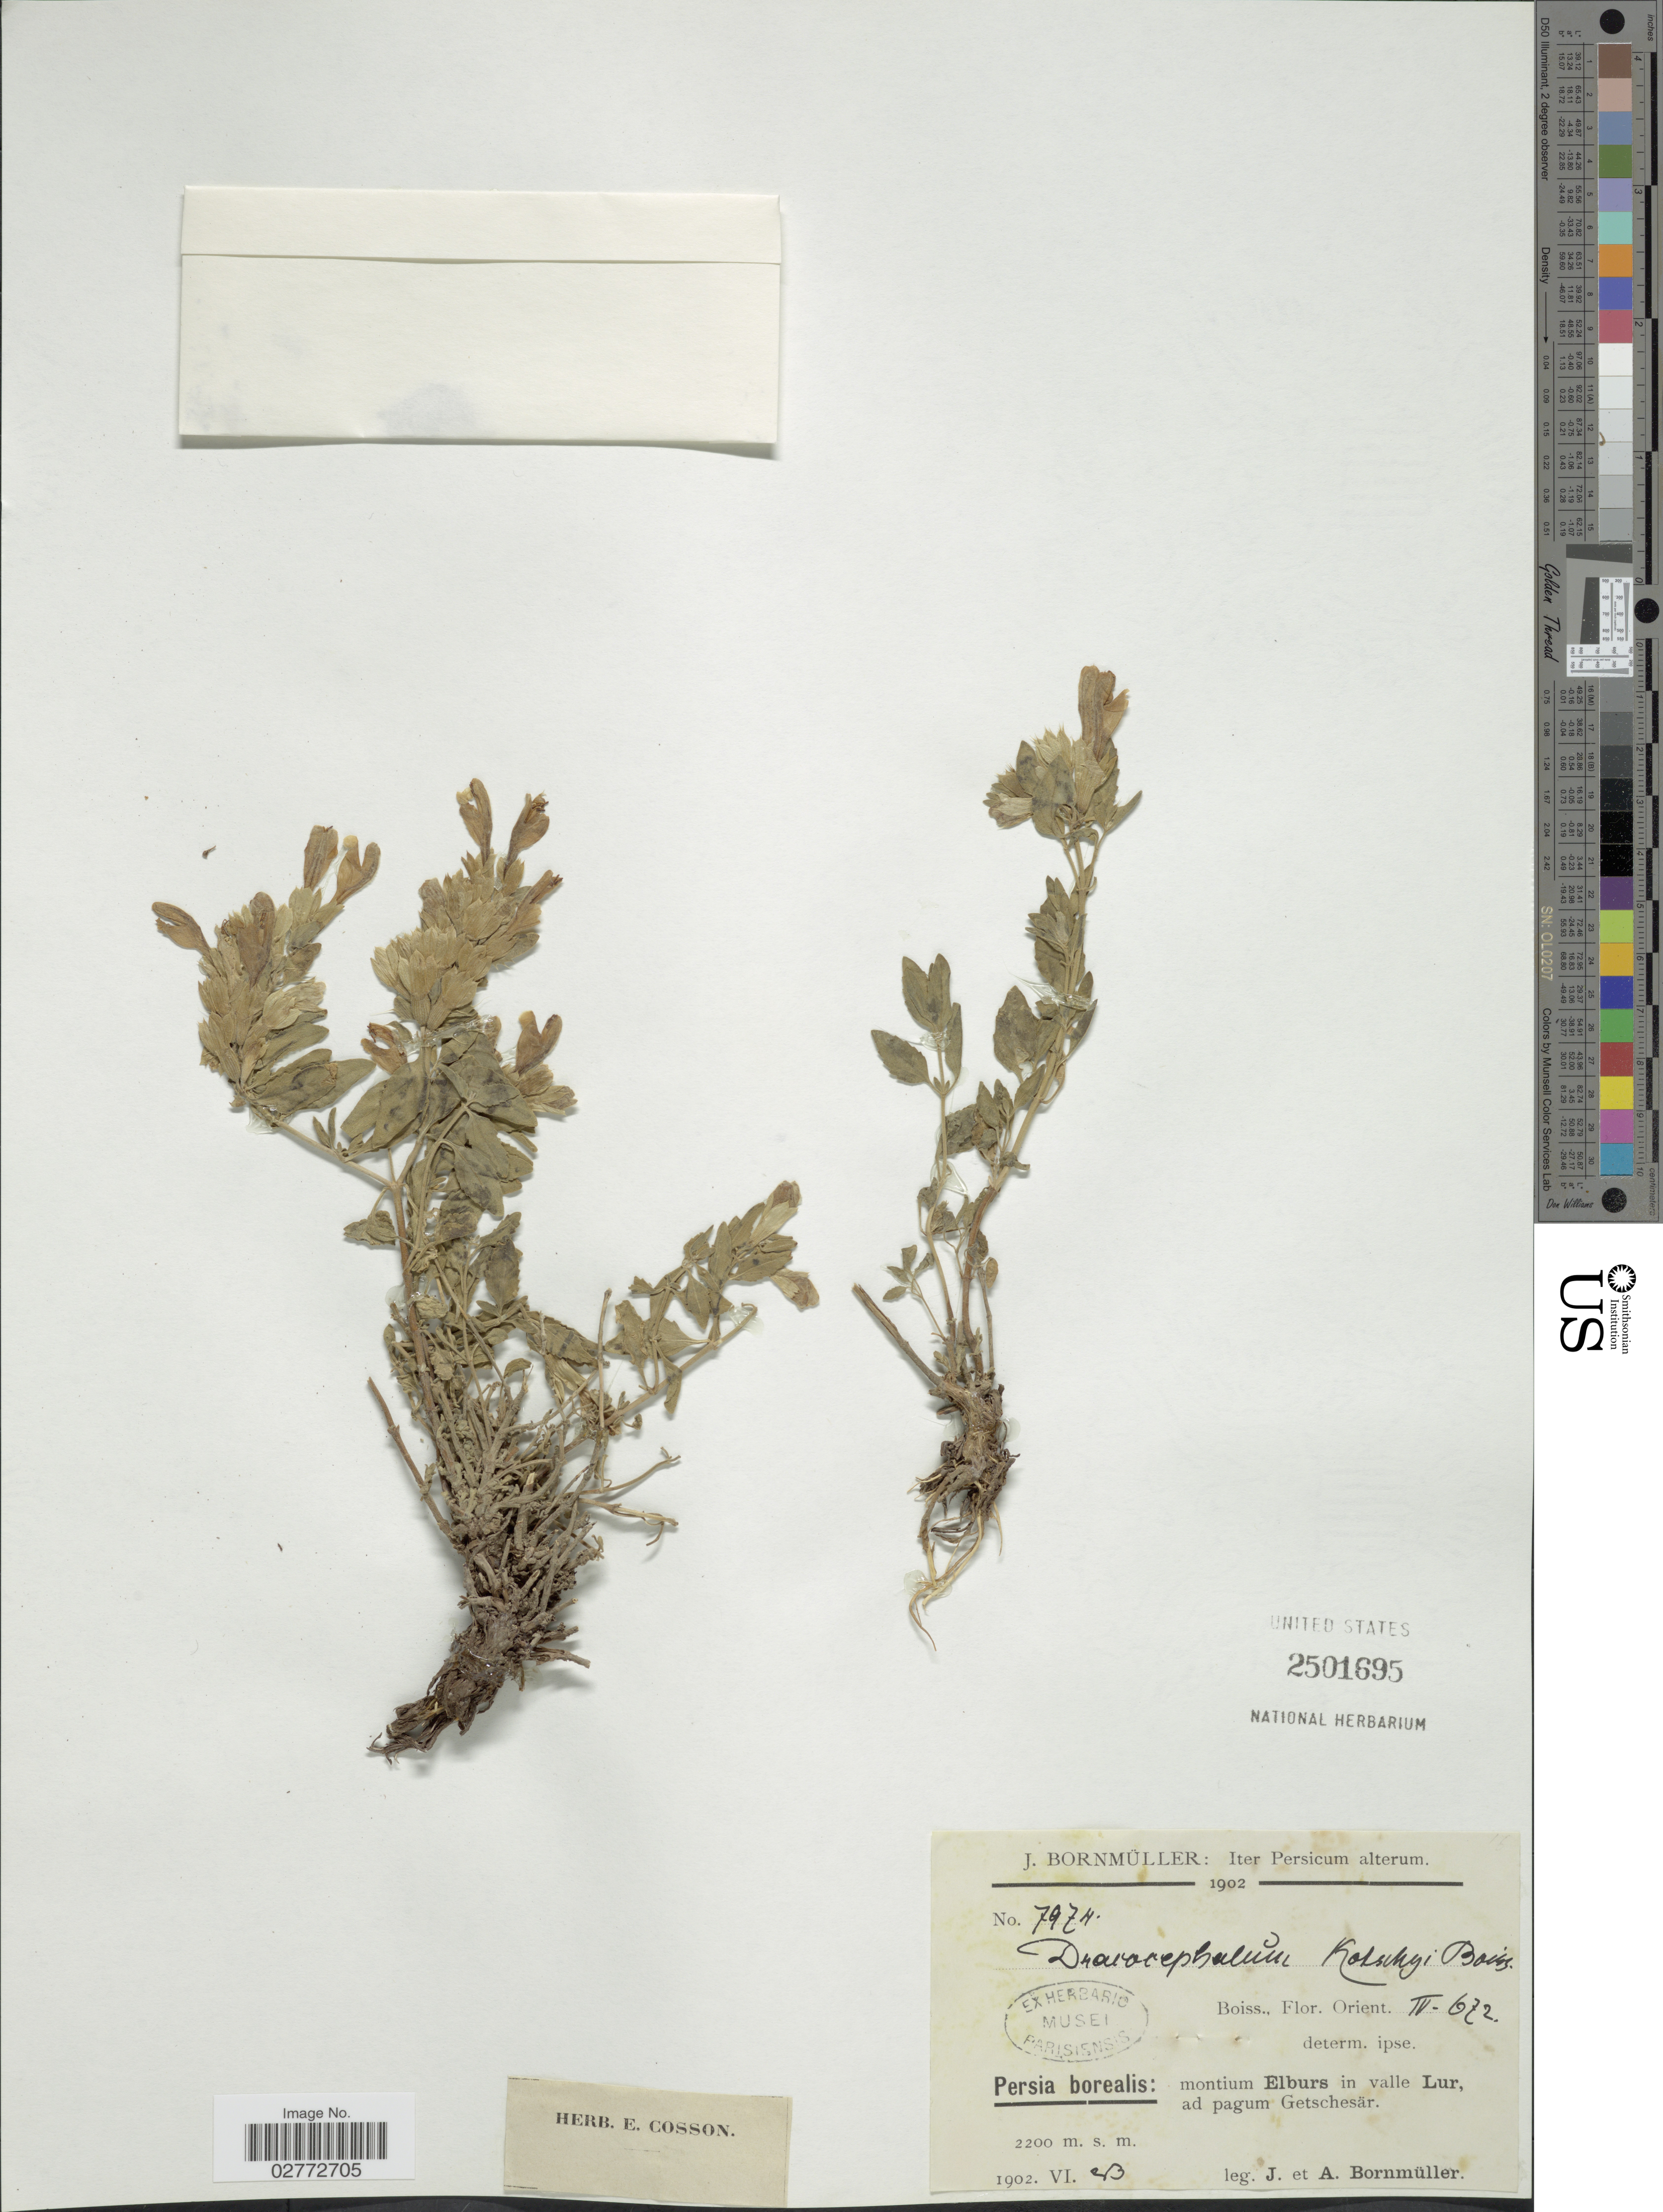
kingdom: Plantae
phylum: Tracheophyta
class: Magnoliopsida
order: Lamiales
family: Lamiaceae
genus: Dracocephalum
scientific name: Dracocephalum kotschyi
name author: Boiss.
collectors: J. Bornmüller & A. Bornmüller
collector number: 7974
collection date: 1902-06-23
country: Iran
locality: Iter Persicum alterum. Persia borealis: montium Elburs in valle Lur, ad pagum Getschesär.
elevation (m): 2200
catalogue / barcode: US 2501695